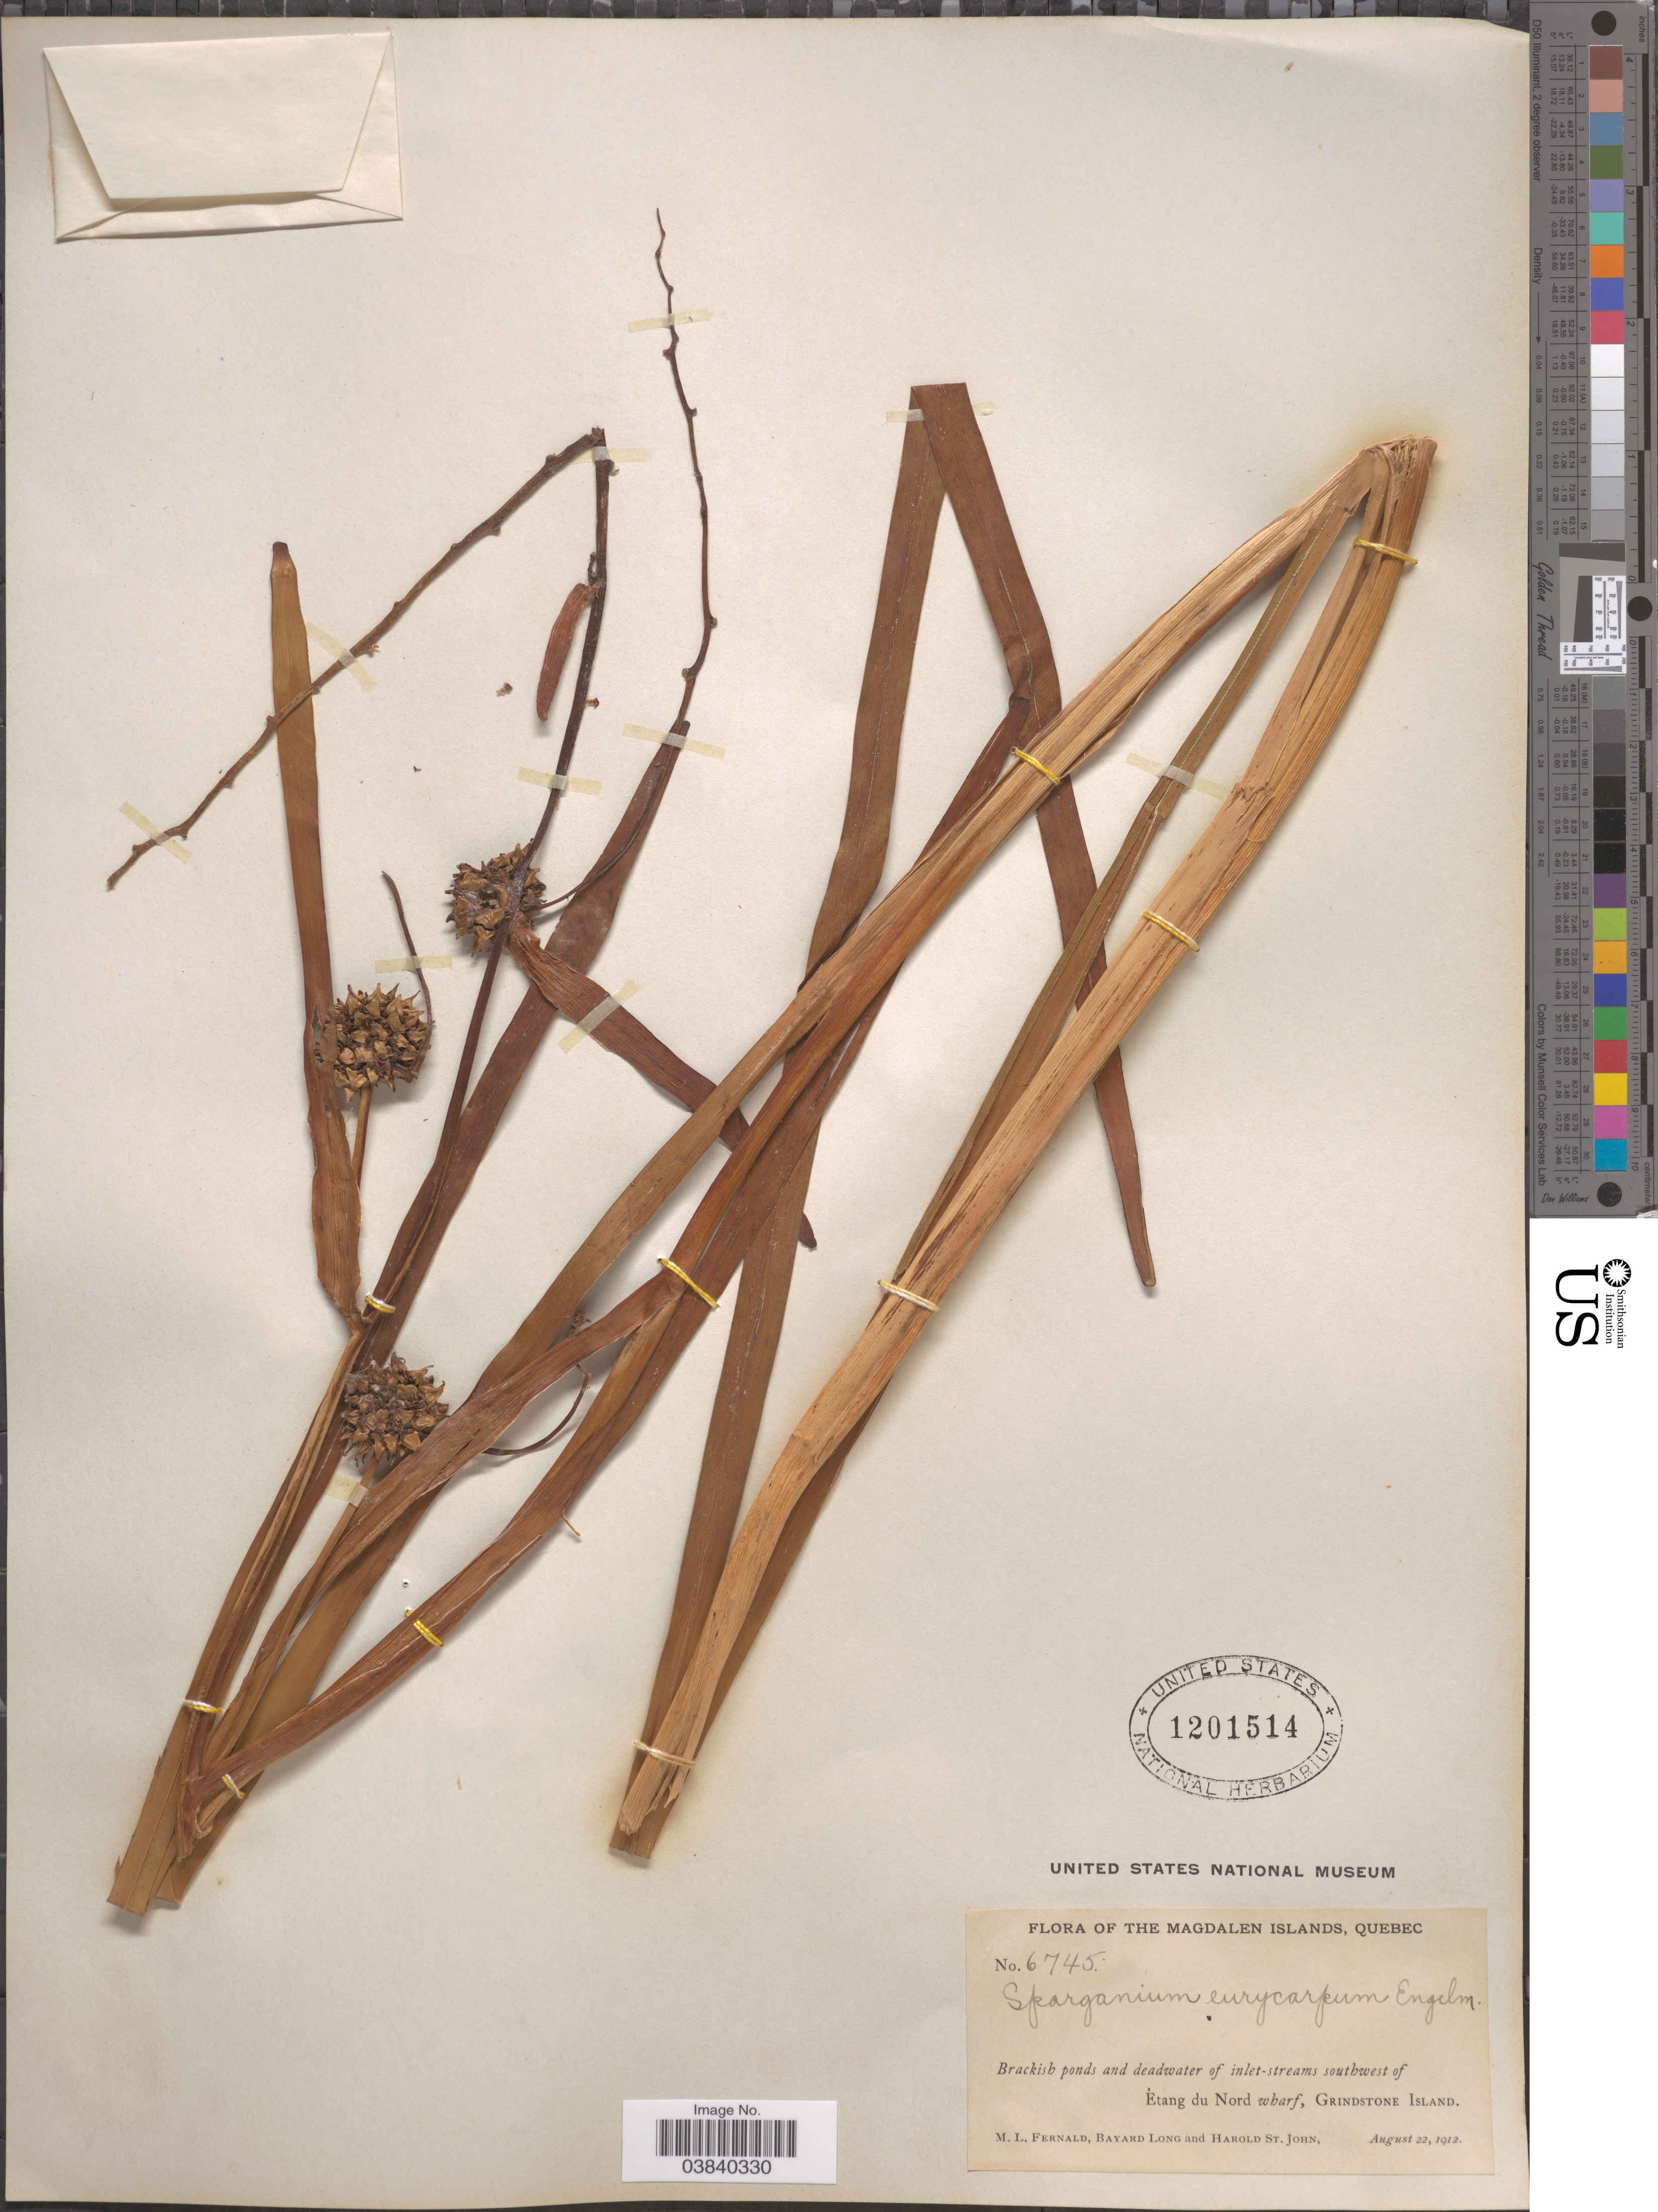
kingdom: Plantae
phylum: Tracheophyta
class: Liliopsida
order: Poales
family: Typhaceae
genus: Sparganium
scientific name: Sparganium eurycarpum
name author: Engelm.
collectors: M. L. Fernald, B. Long & H. St. John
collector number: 6745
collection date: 1912-08-22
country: Canada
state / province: Quebec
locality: The Magdalen Islands. Southwest of Étang du Nord wharf, Grindstone Island.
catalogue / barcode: US 1201514